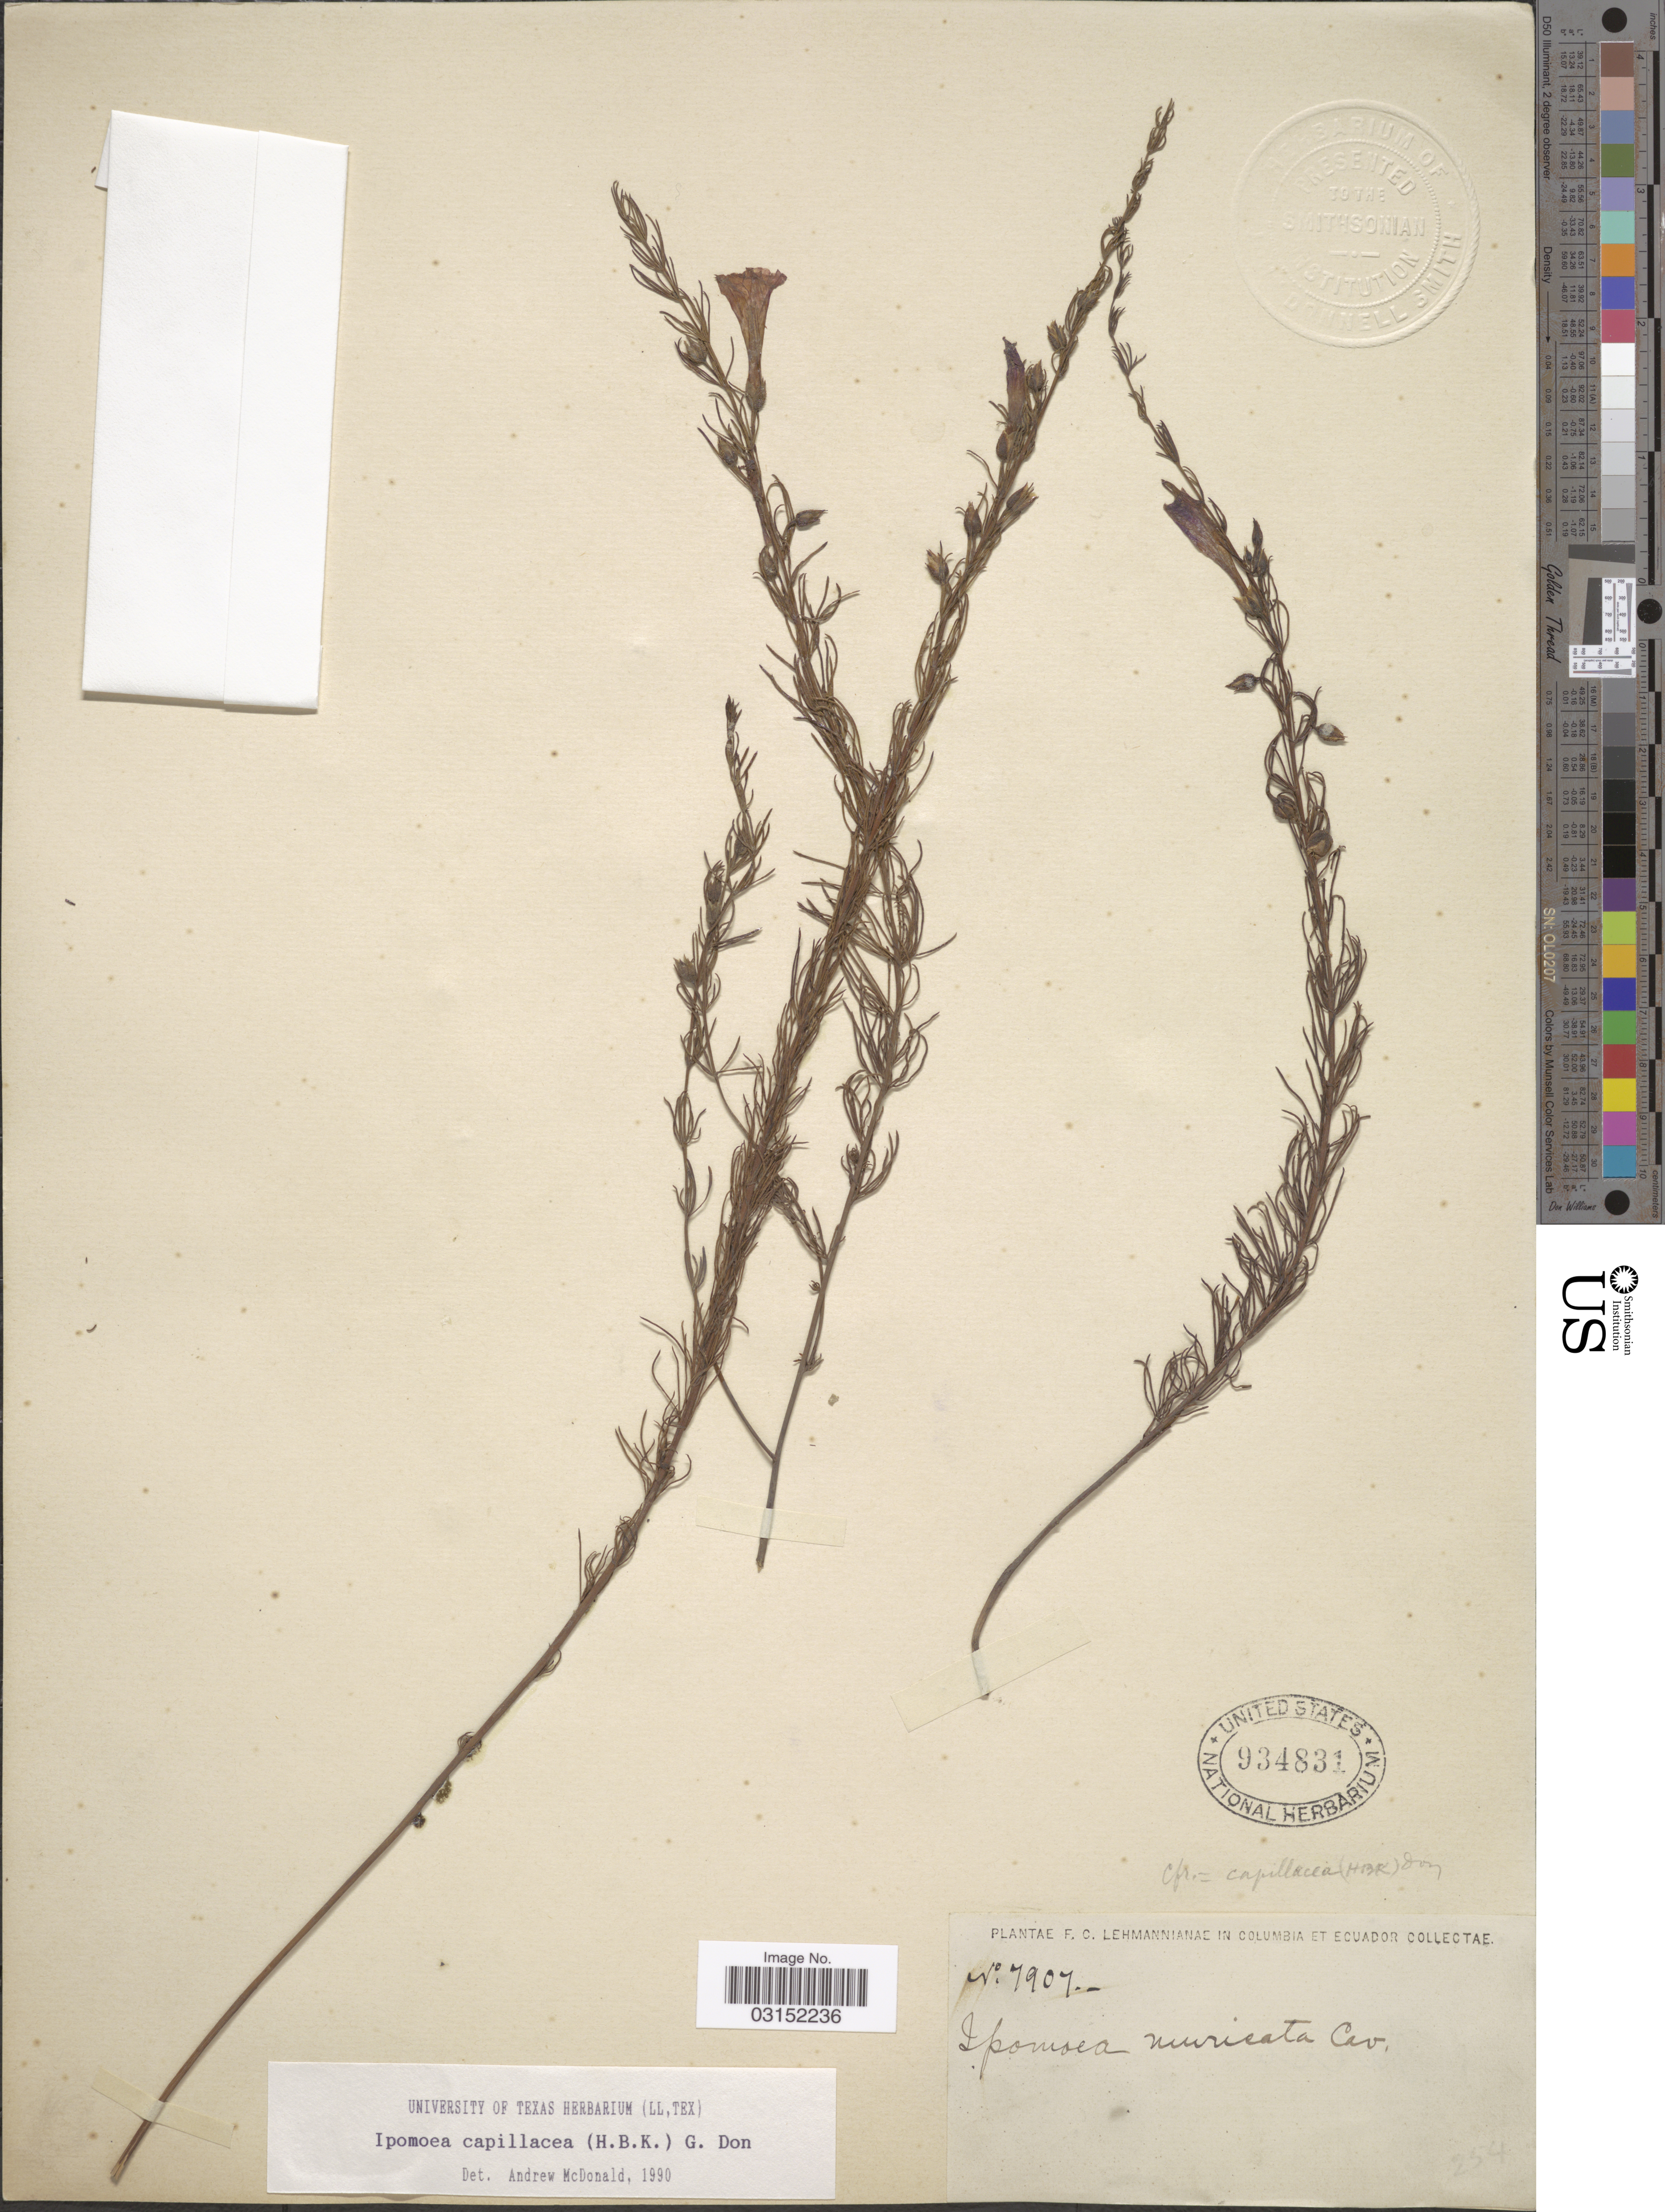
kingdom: Plantae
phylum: Tracheophyta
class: Magnoliopsida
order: Solanales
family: Convolvulaceae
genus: Ipomoea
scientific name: Ipomoea capillacea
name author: (Kunth) G. Don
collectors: F. C. Lehmann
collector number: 7907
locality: Columbia et Ecuador.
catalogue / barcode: US 934831